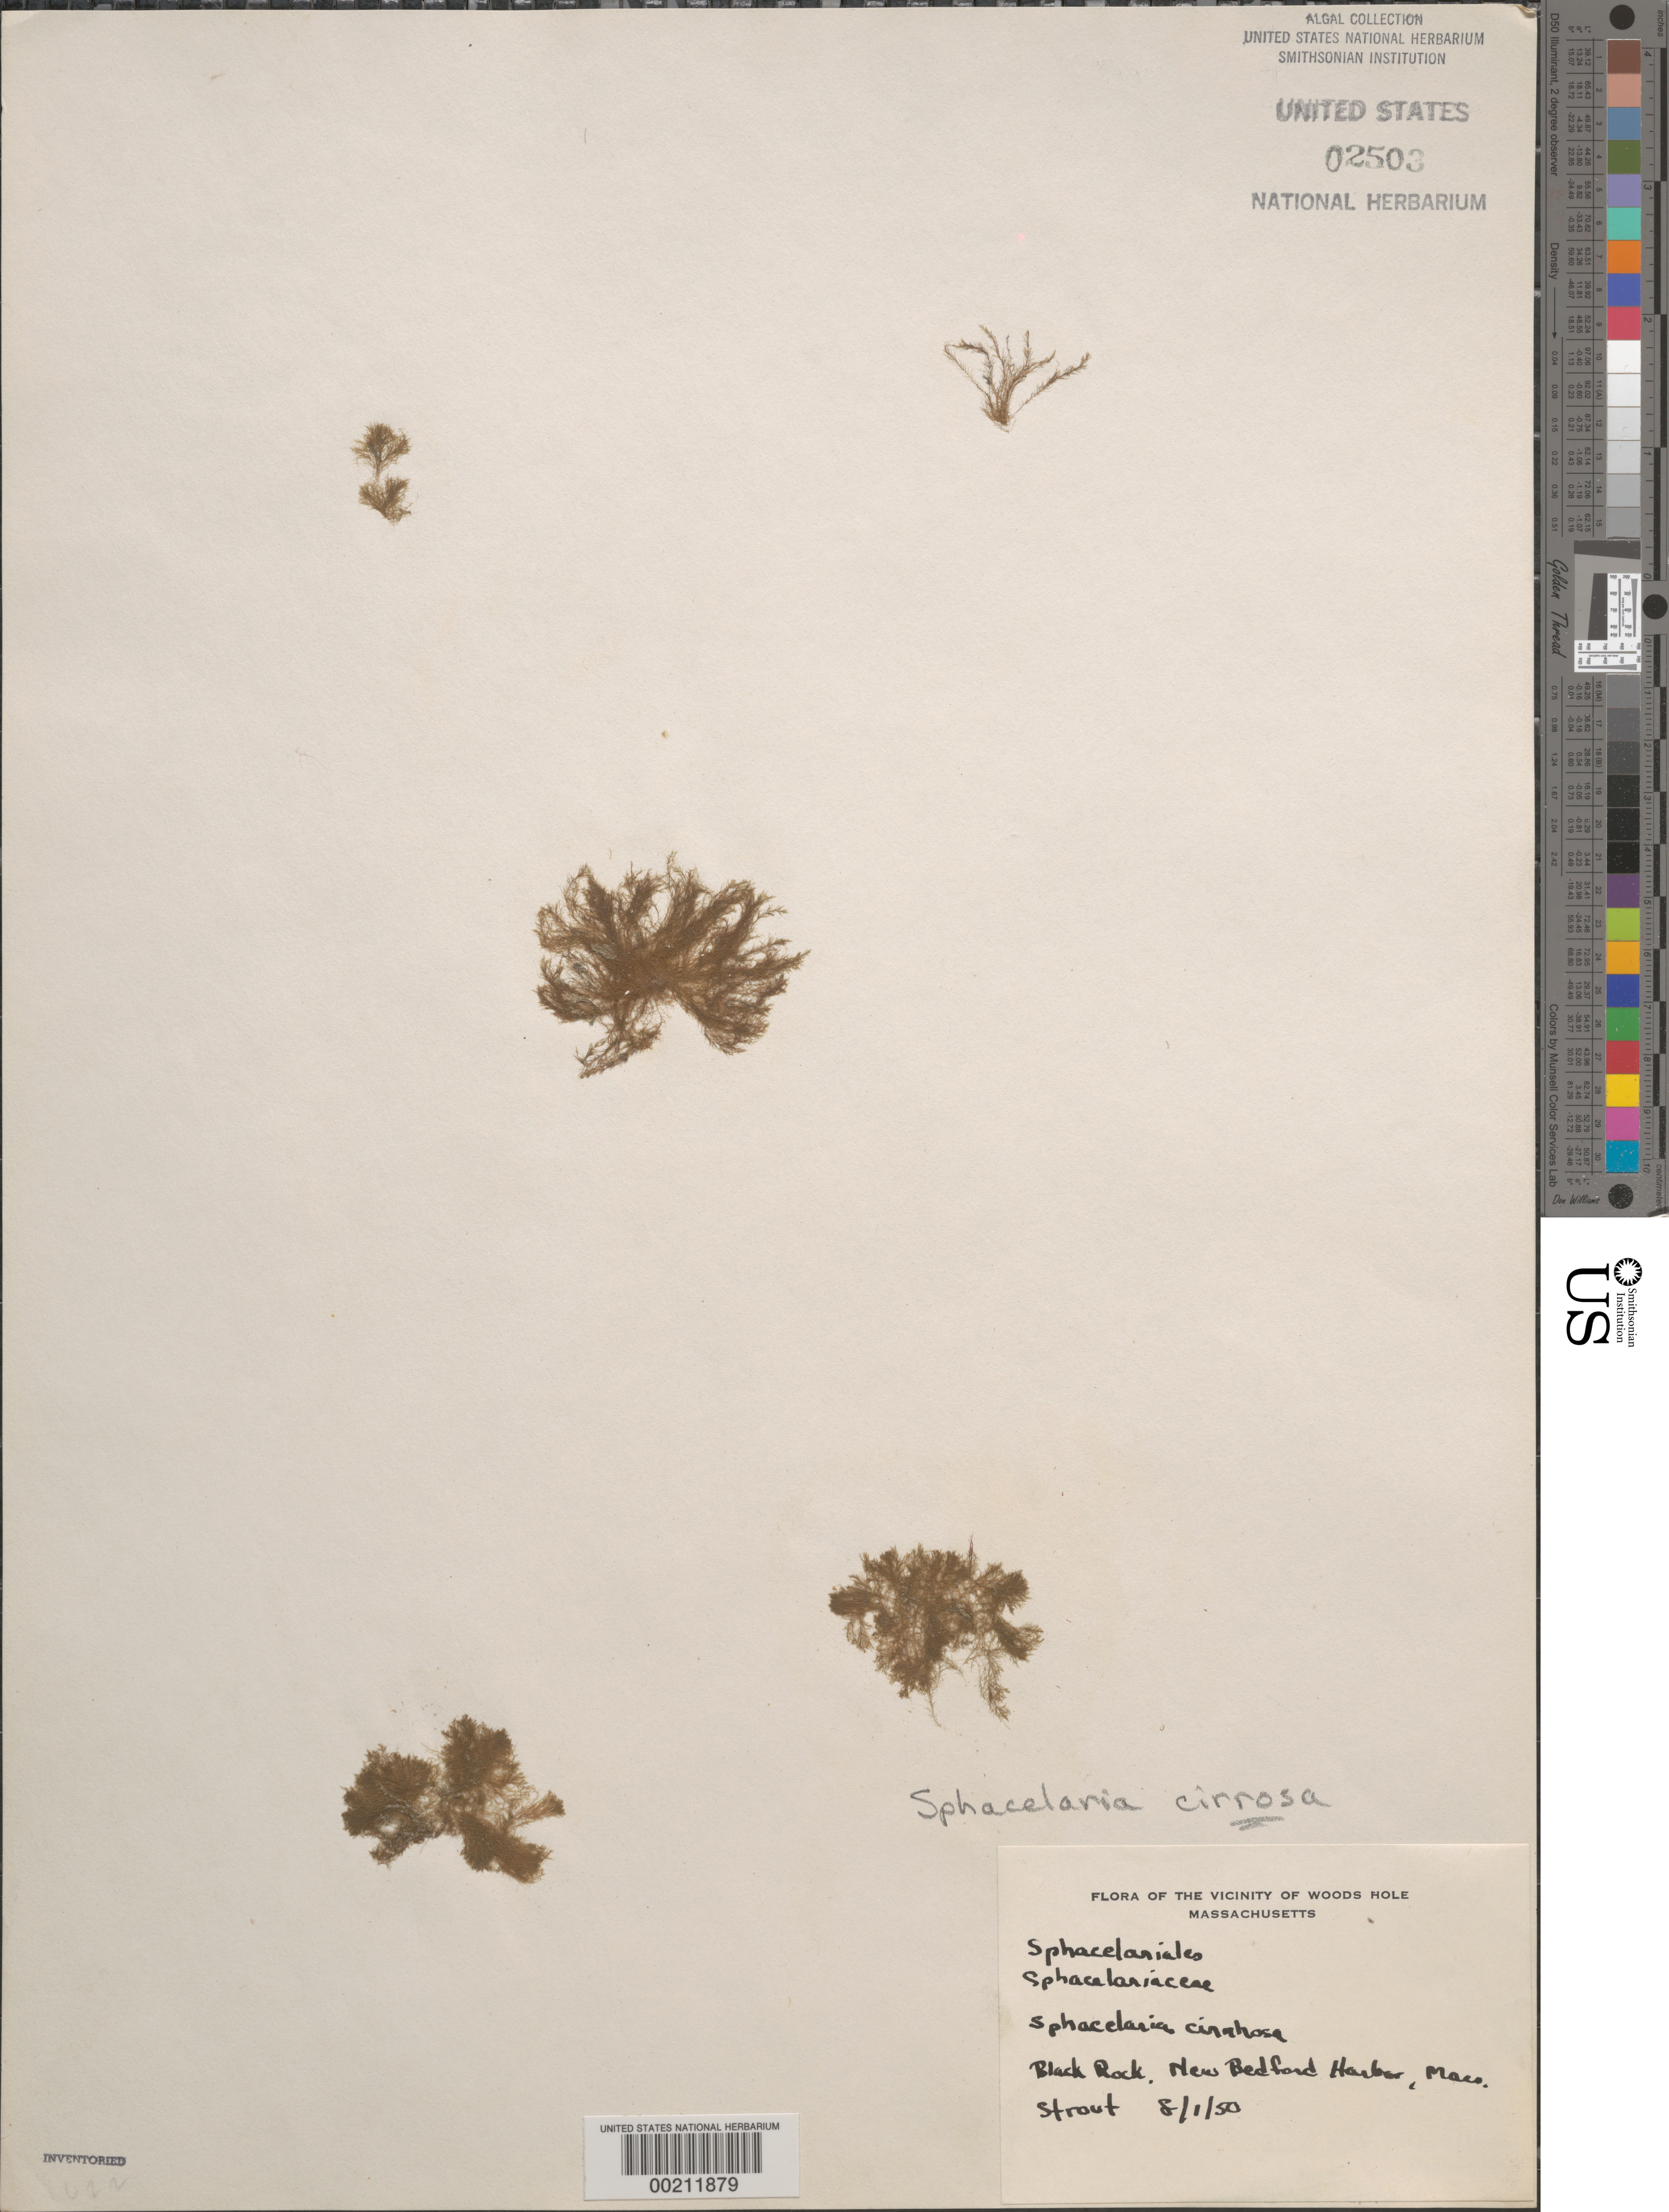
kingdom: Chromista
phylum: Ochrophyta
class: Phaeophyceae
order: Sphacelariales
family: Sphacelariaceae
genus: Sphacelaria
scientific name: Sphacelaria cirrosa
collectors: P. Strout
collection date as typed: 01 Aug 1950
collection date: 1950-08-01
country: United States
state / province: Massachusetts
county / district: Bristol County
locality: Black Rock, New Bedford Harbor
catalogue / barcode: US 2503